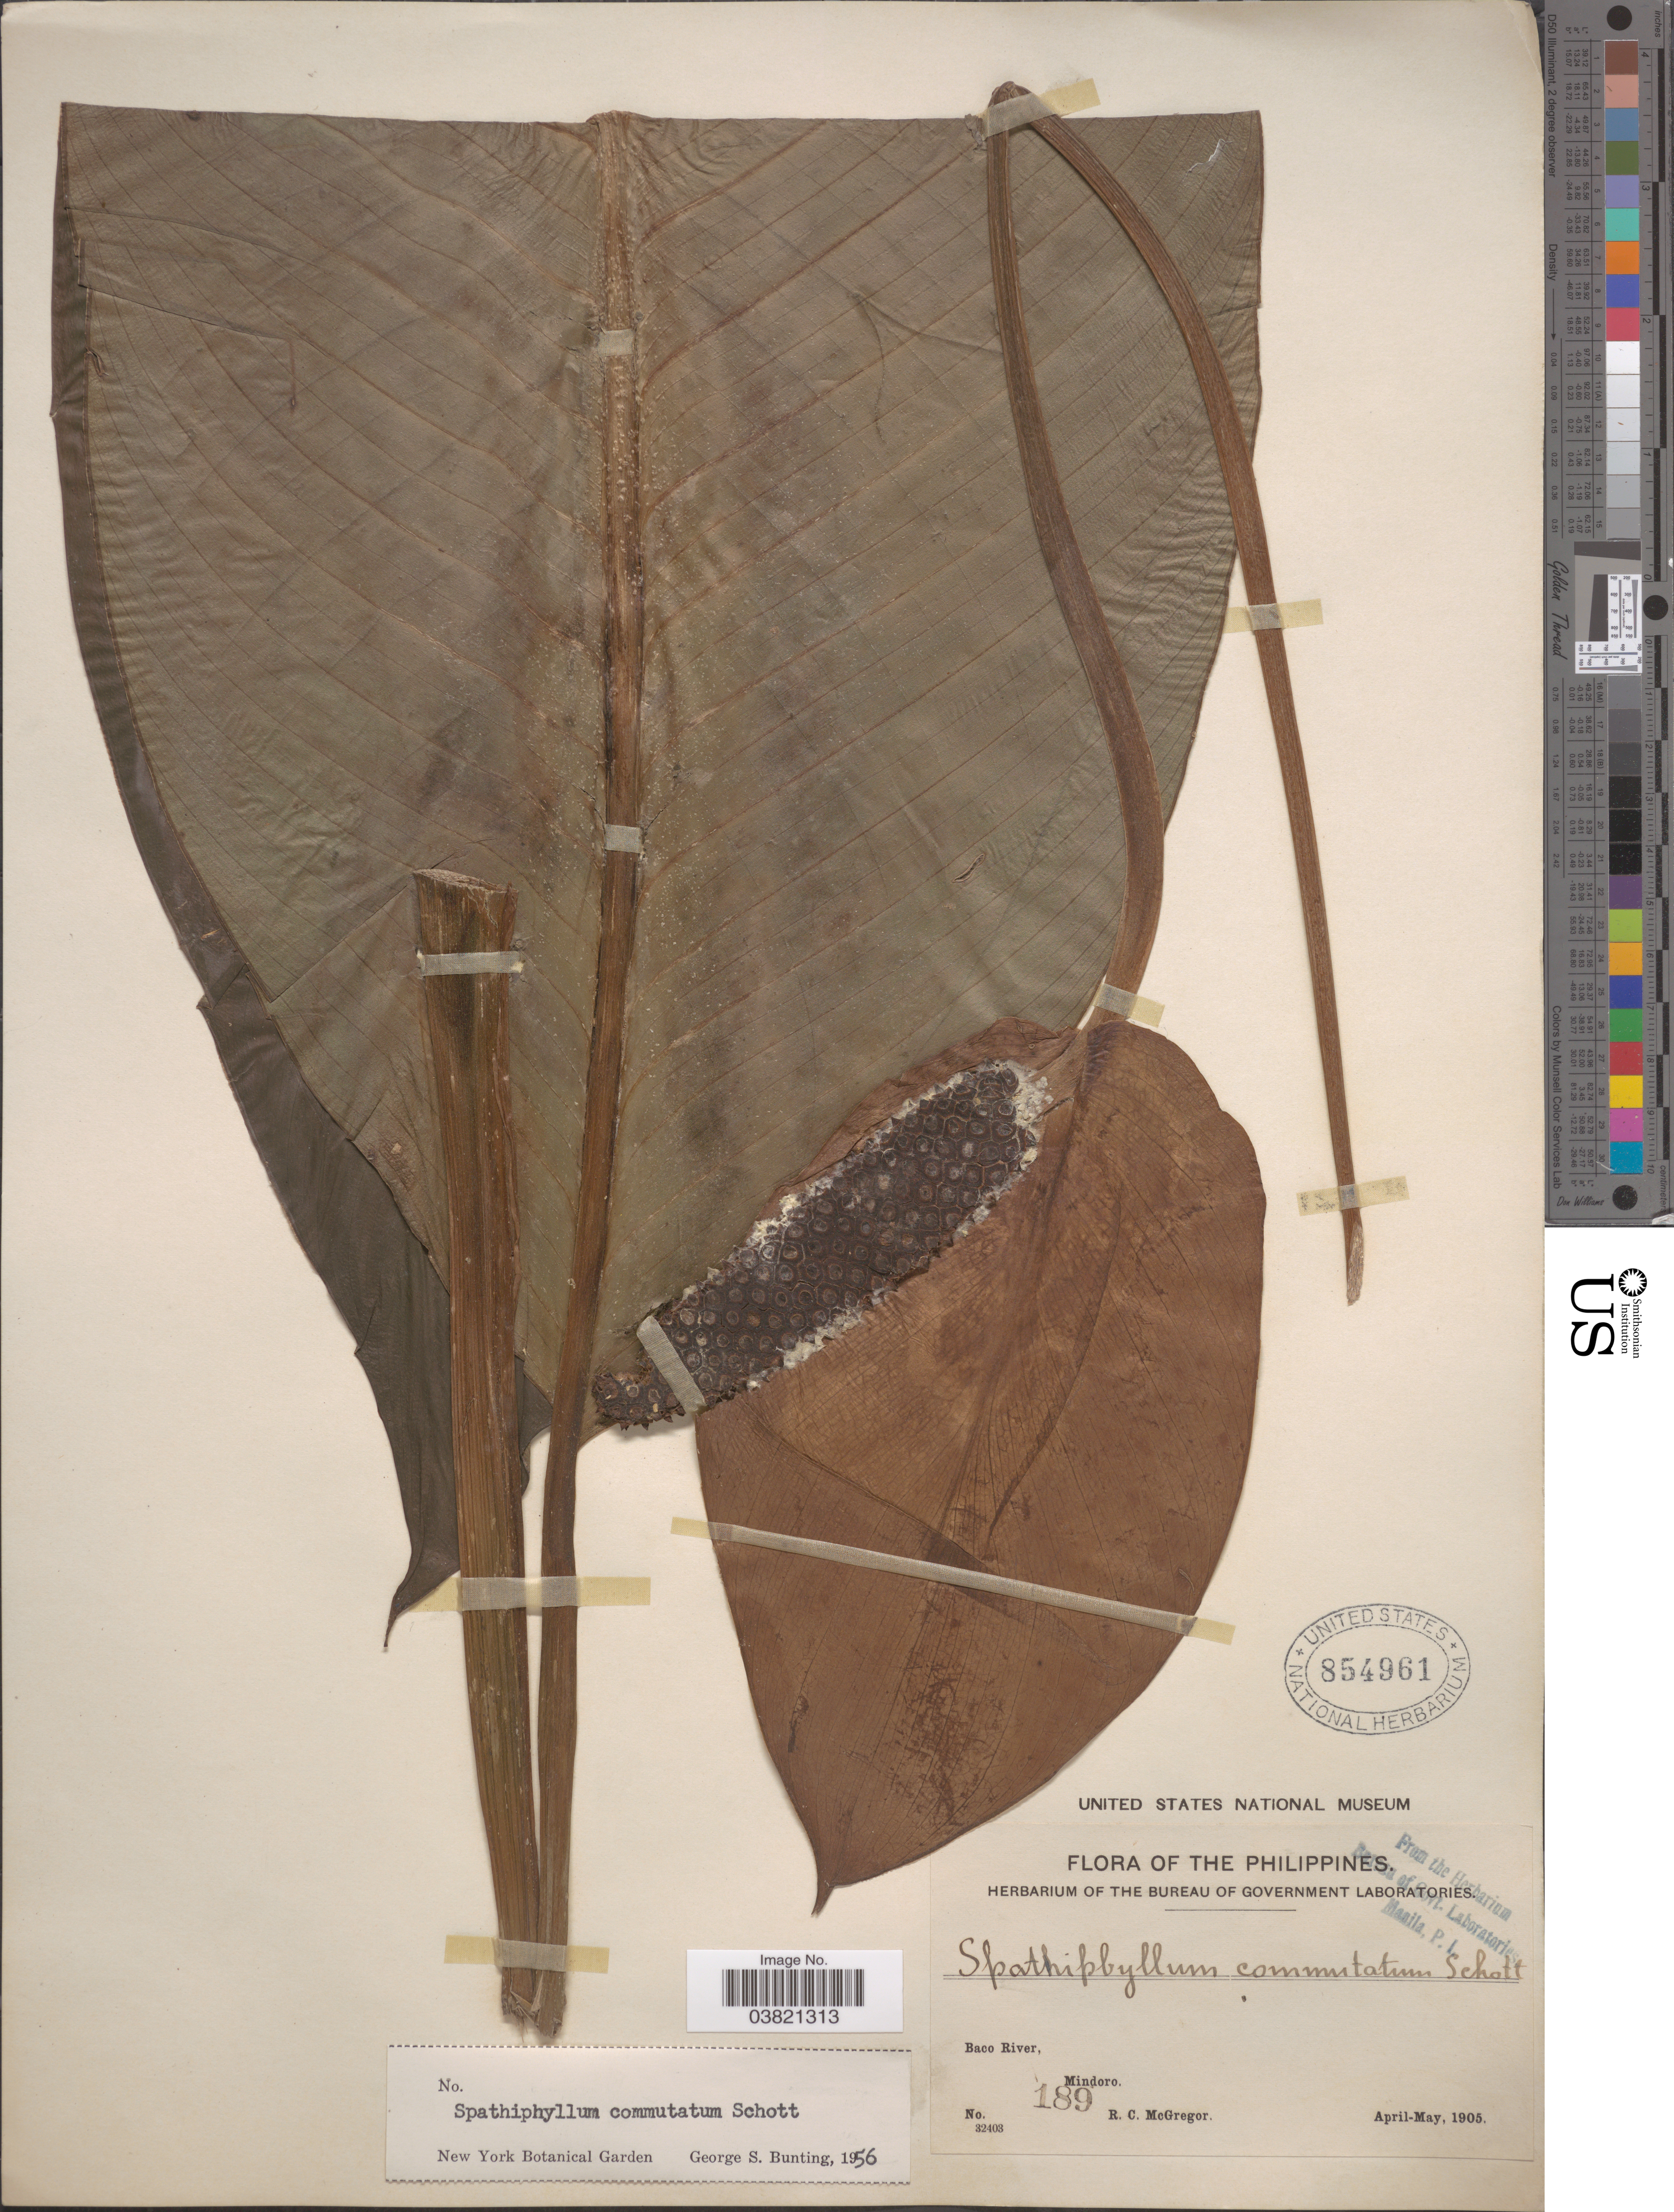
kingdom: Plantae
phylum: Tracheophyta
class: Liliopsida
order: Alismatales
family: Araceae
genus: Spathiphyllum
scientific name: Spathiphyllum commutatum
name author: Schott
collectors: R. C. McGregor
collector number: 189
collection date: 1905-04/1905-05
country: Philippines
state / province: Mimaropa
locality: Baco River, Mindoro.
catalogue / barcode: US 854961